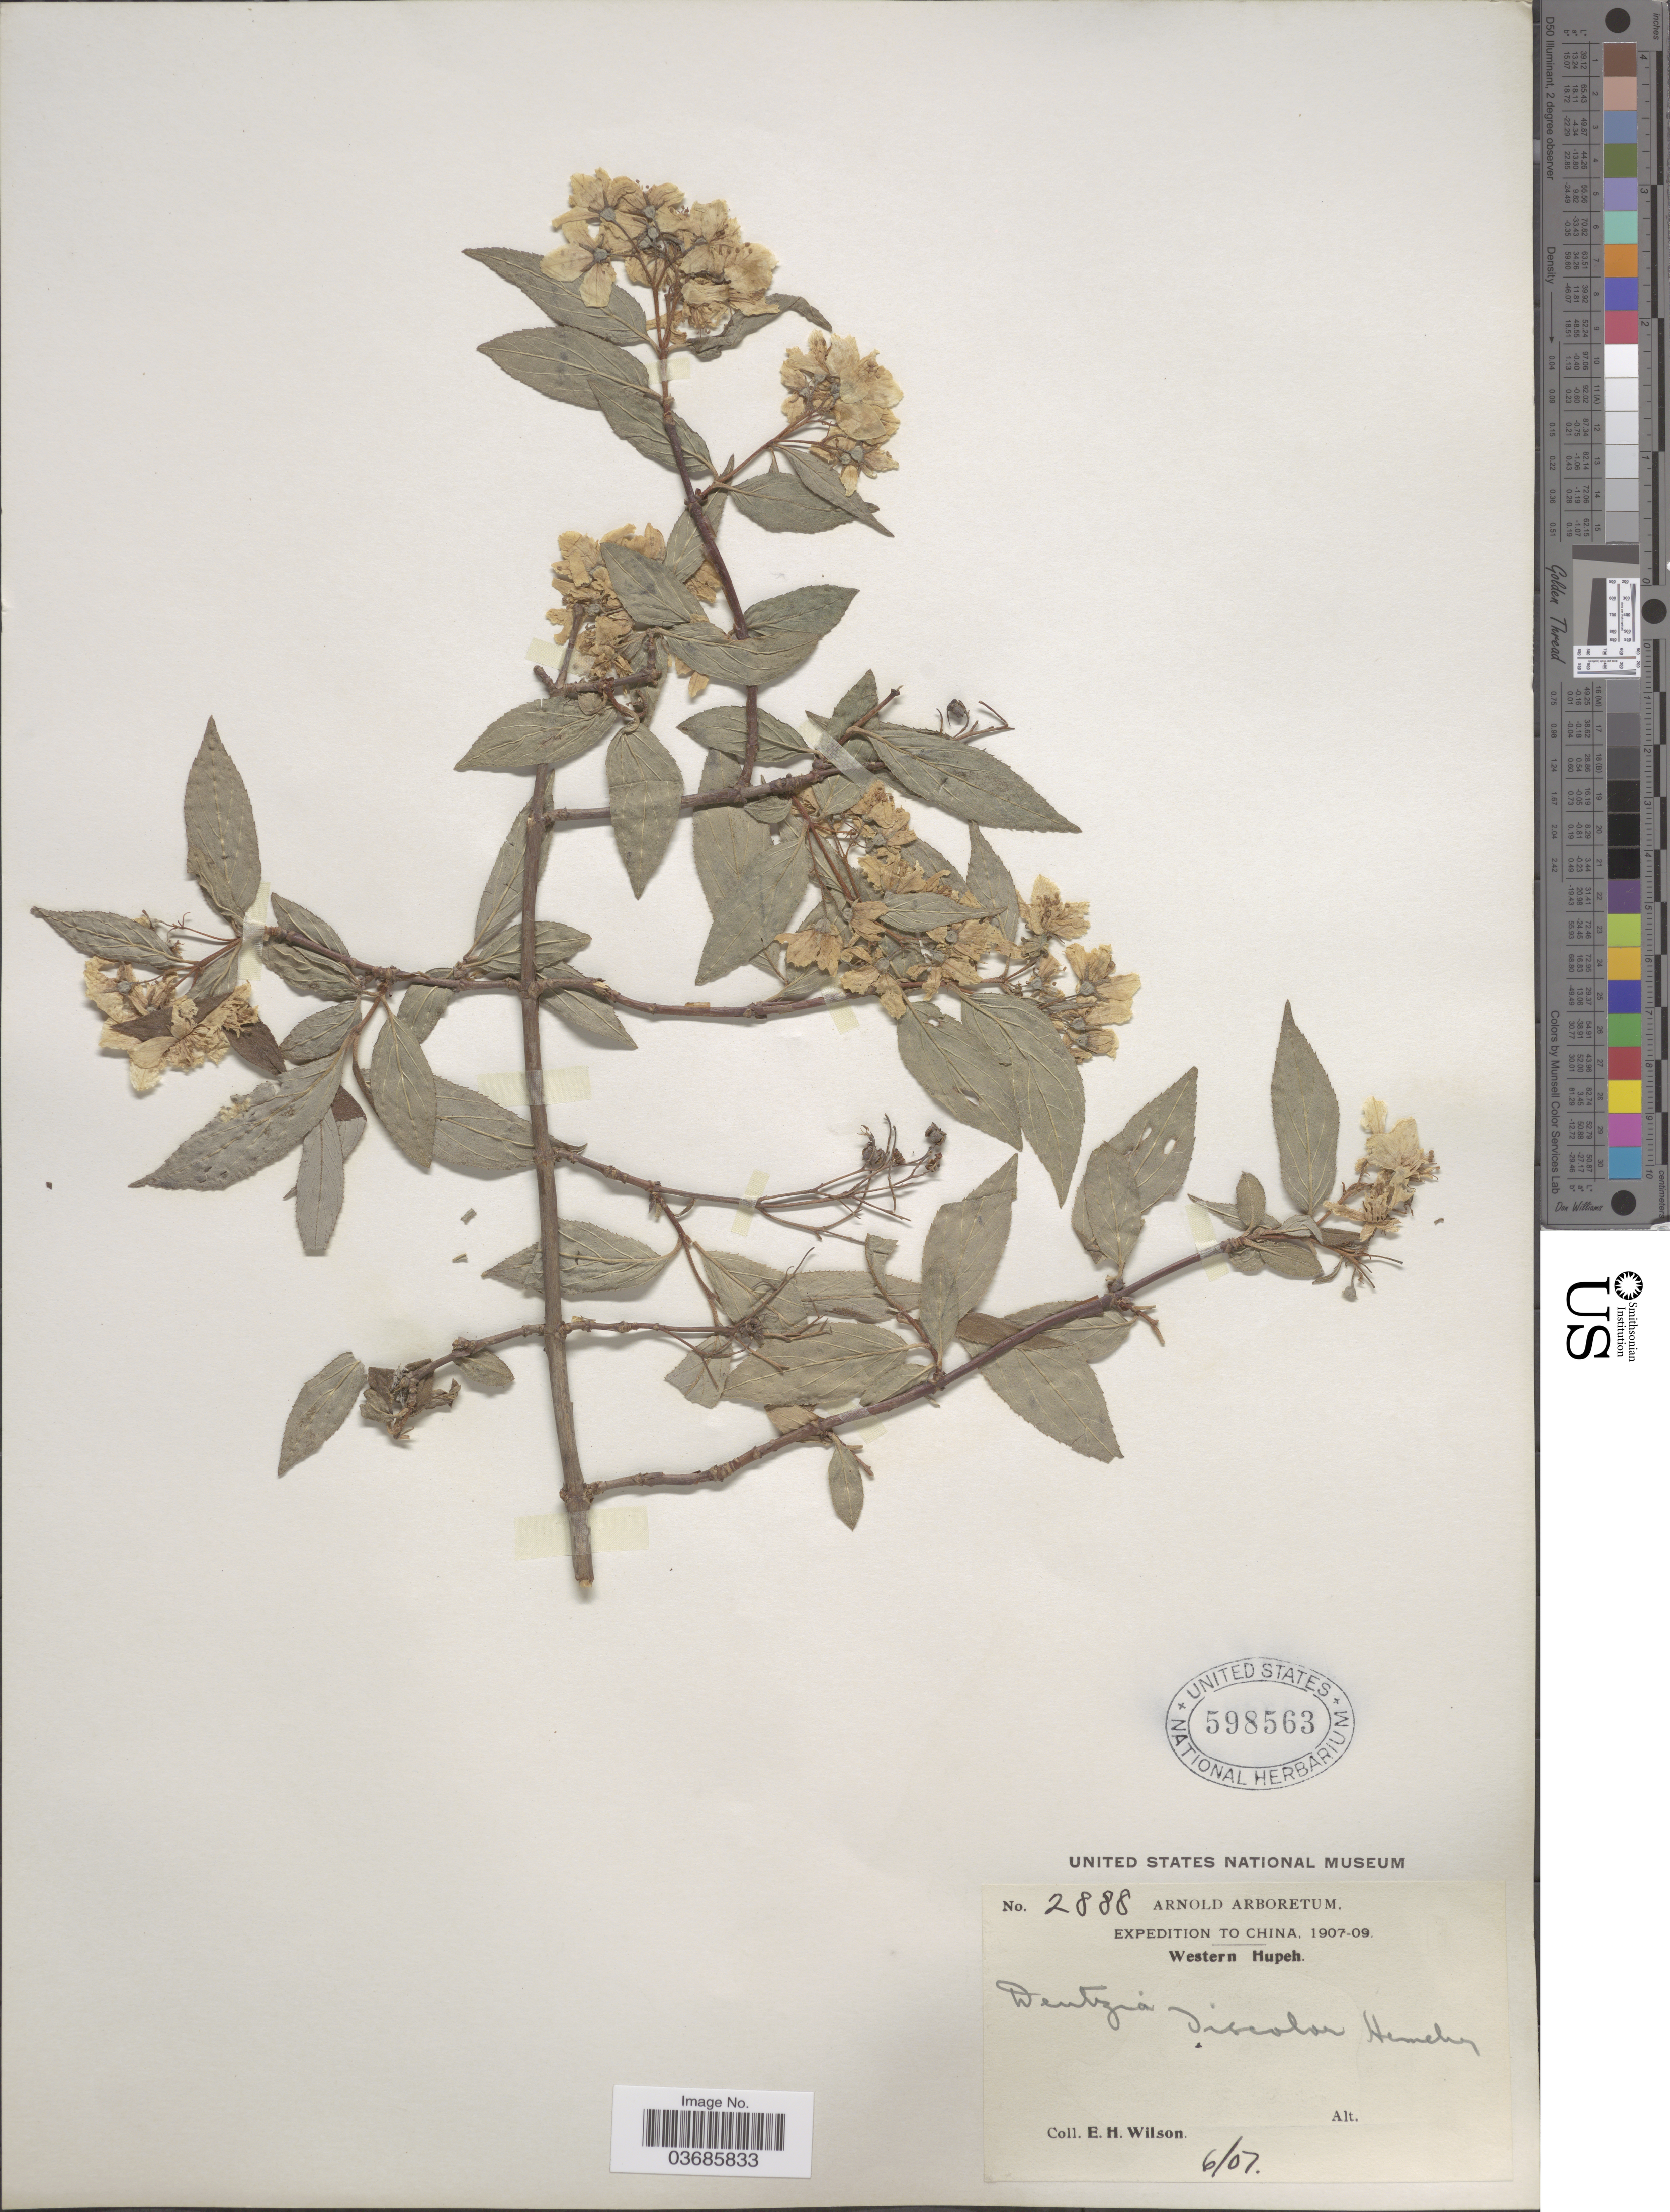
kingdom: Plantae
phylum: Tracheophyta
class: Magnoliopsida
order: Cornales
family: Hydrangeaceae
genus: Deutzia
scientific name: Deutzia discolor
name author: Hemsl.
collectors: E. Wilson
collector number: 2888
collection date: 1907-06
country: China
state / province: Hubei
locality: Expedition to China, 1907-09. Western Hupeh.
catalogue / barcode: US 598563